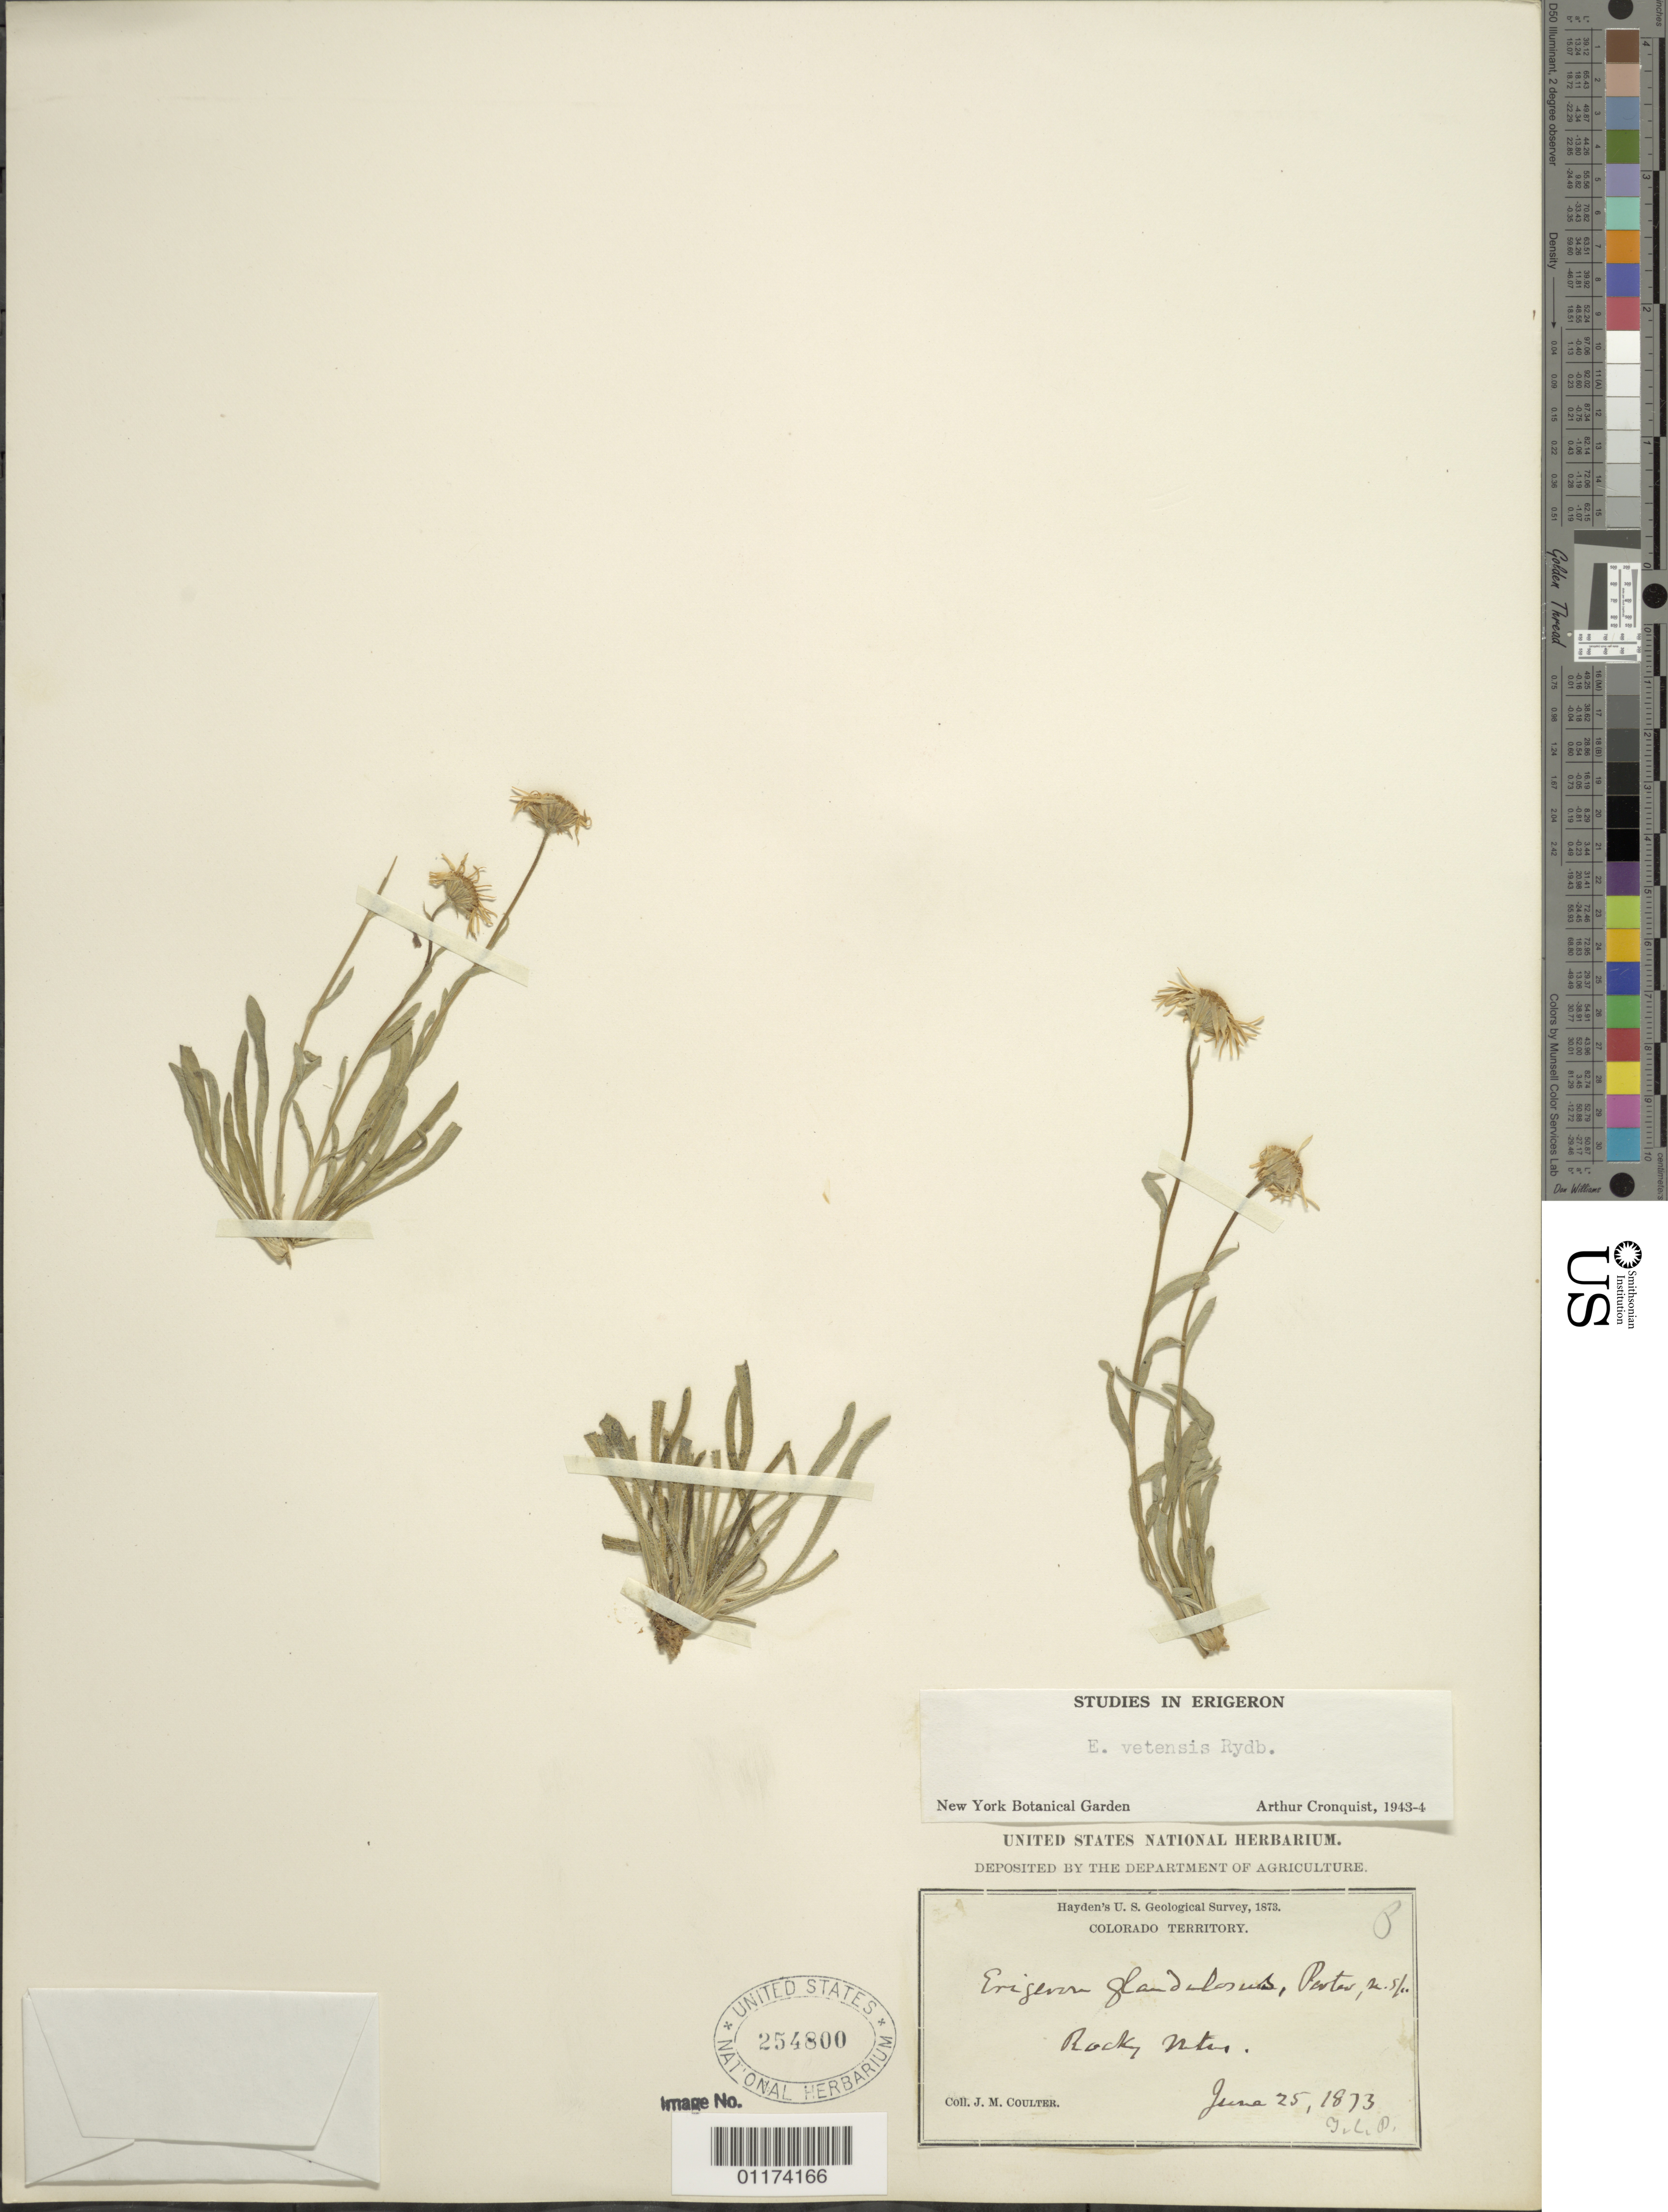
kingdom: Plantae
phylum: Tracheophyta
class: Magnoliopsida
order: Asterales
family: Asteraceae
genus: Erigeron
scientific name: Erigeron vetensis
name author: Rydb.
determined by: Cronquist, A. J.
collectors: J. M. Coulter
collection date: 1873-06-25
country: United States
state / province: Colorado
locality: Rocky Mts.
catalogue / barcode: US 254800